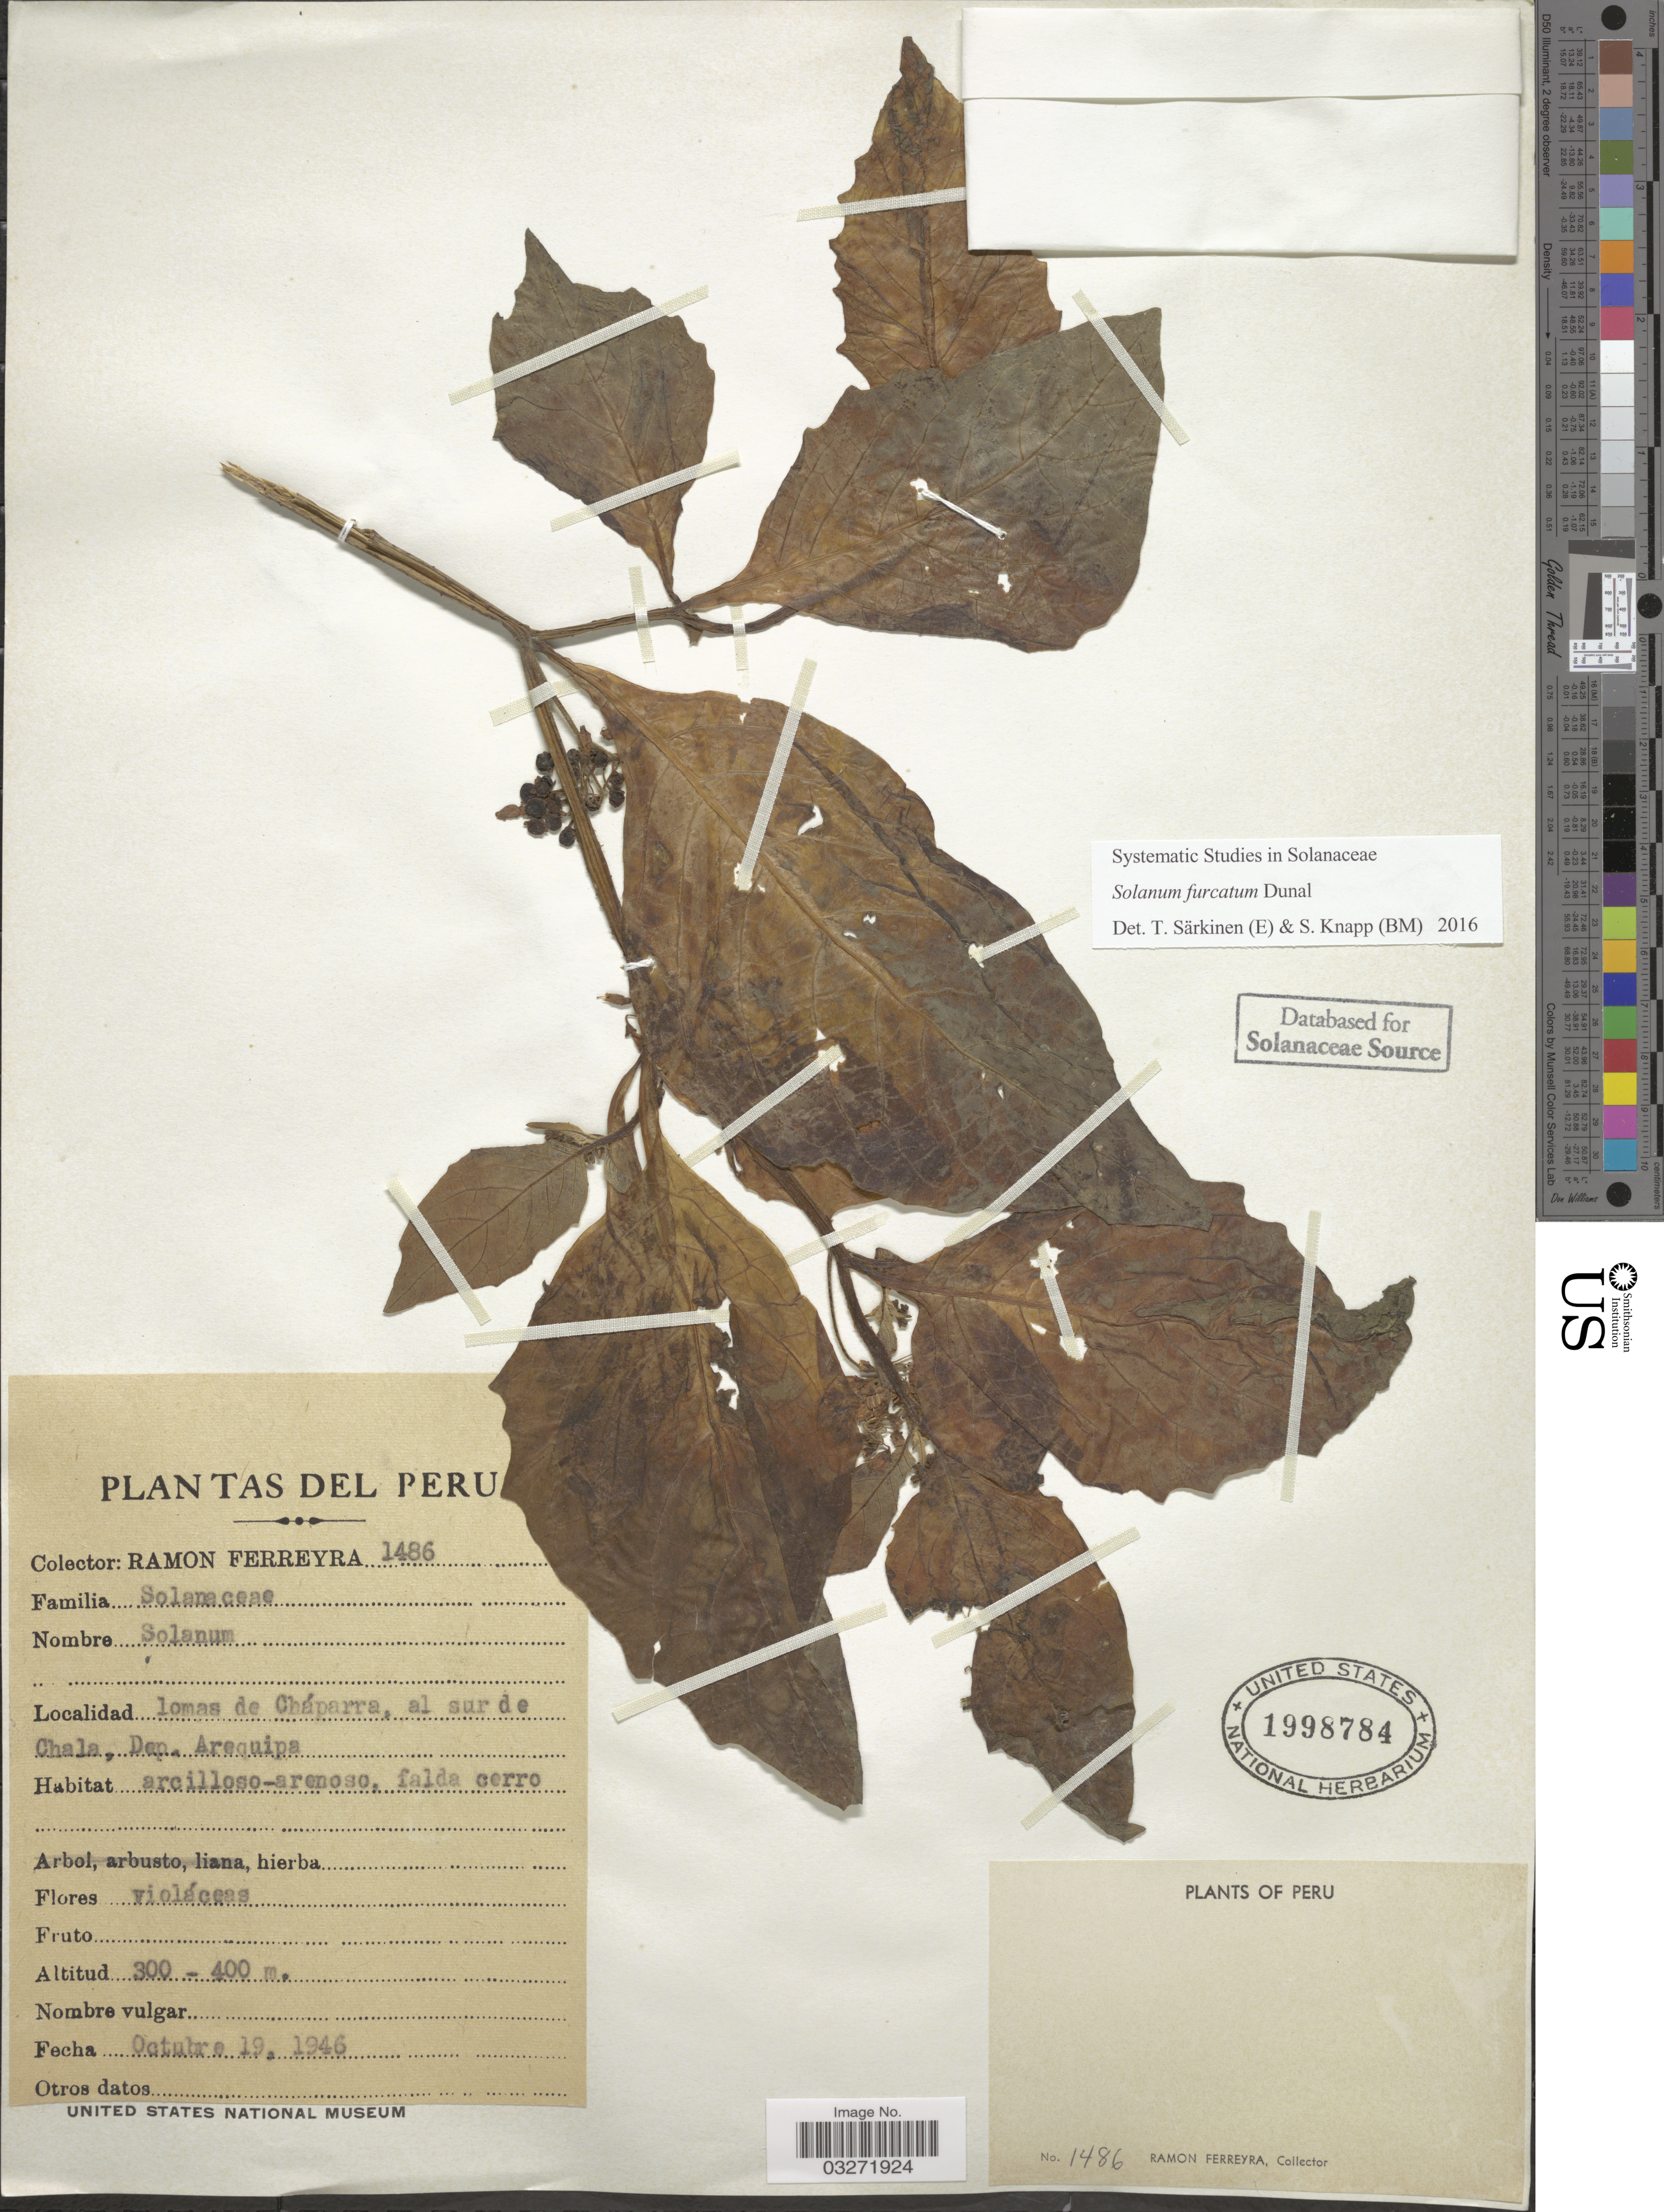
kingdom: Plantae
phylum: Tracheophyta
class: Magnoliopsida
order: Solanales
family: Solanaceae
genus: Solanum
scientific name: Solanum furcatum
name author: Dunal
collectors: R. A. Ferreyra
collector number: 1486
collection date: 1946-10-19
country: Peru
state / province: Arequipa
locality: Lomas de Cháparra, al sur de Chala, Dep. Arequipa.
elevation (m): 300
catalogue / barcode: US 1998784